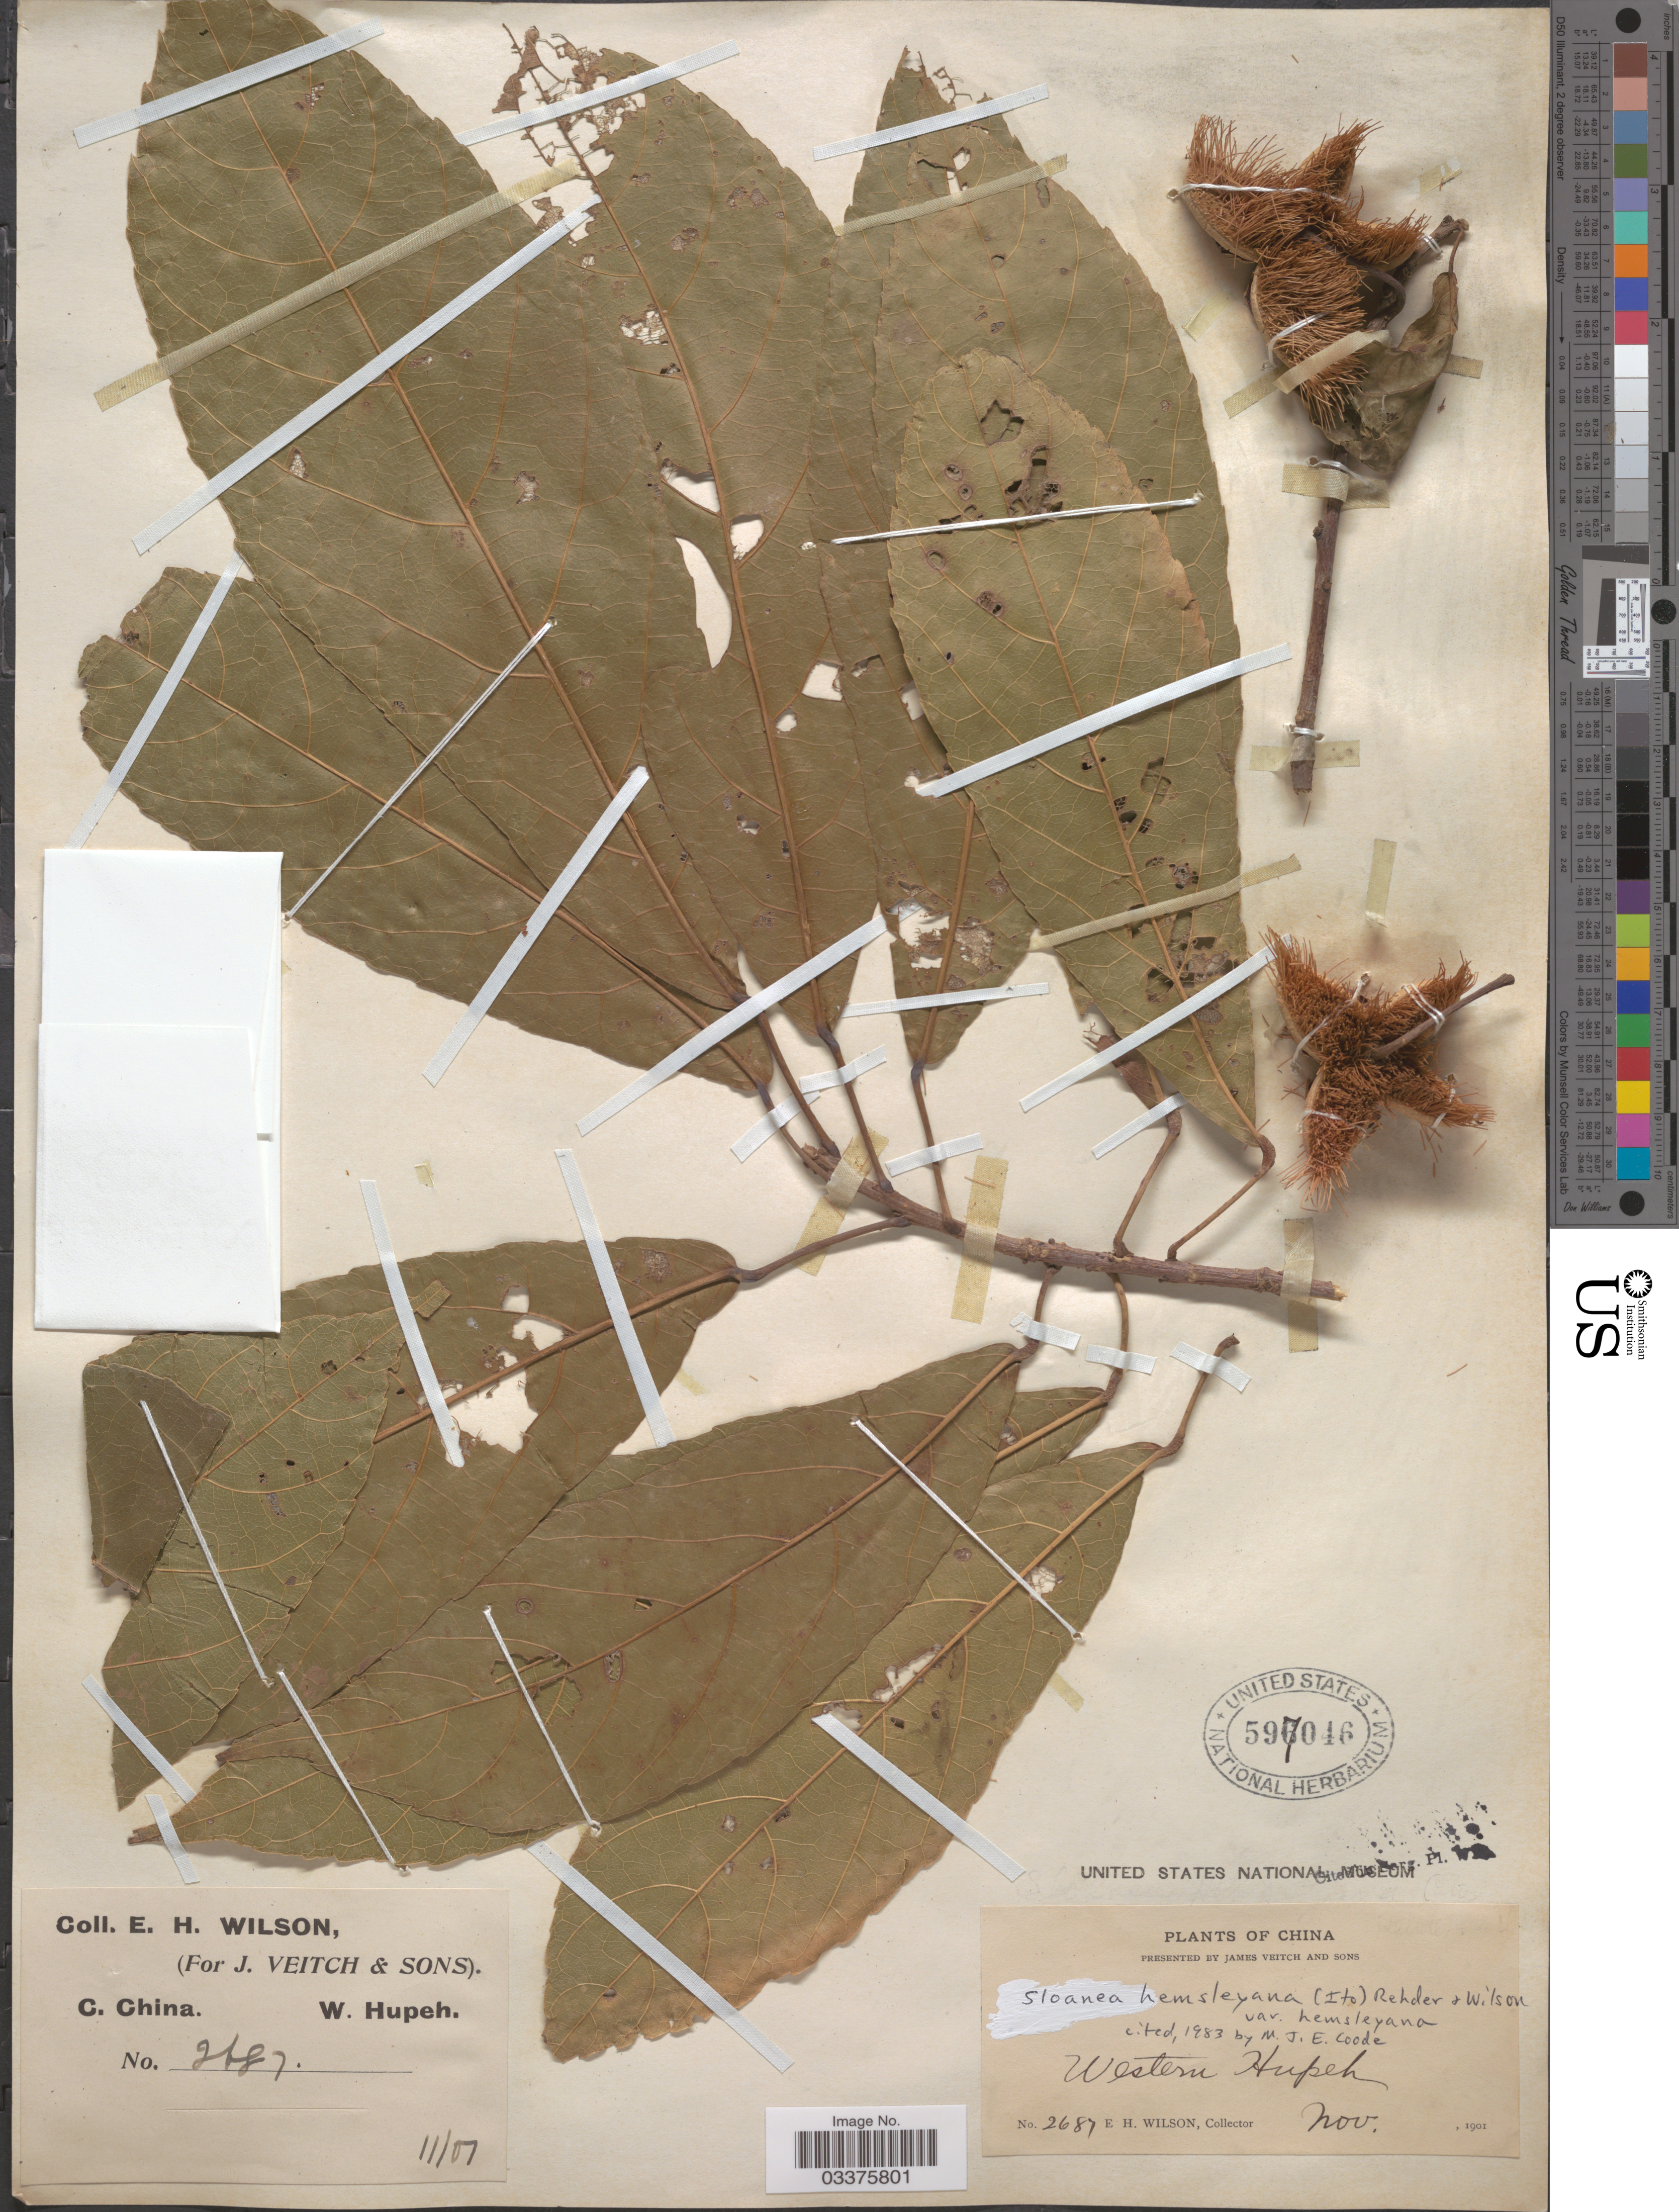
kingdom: Plantae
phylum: Tracheophyta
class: Magnoliopsida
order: Oxalidales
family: Elaeocarpaceae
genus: Sloanea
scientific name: Sloanea hemsleyana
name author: (Ito) Rehder & E.H. Wilson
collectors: E. Wilson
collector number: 2687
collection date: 1901-11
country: China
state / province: Hubei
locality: C. China. Western Hupeh.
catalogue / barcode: US 597046